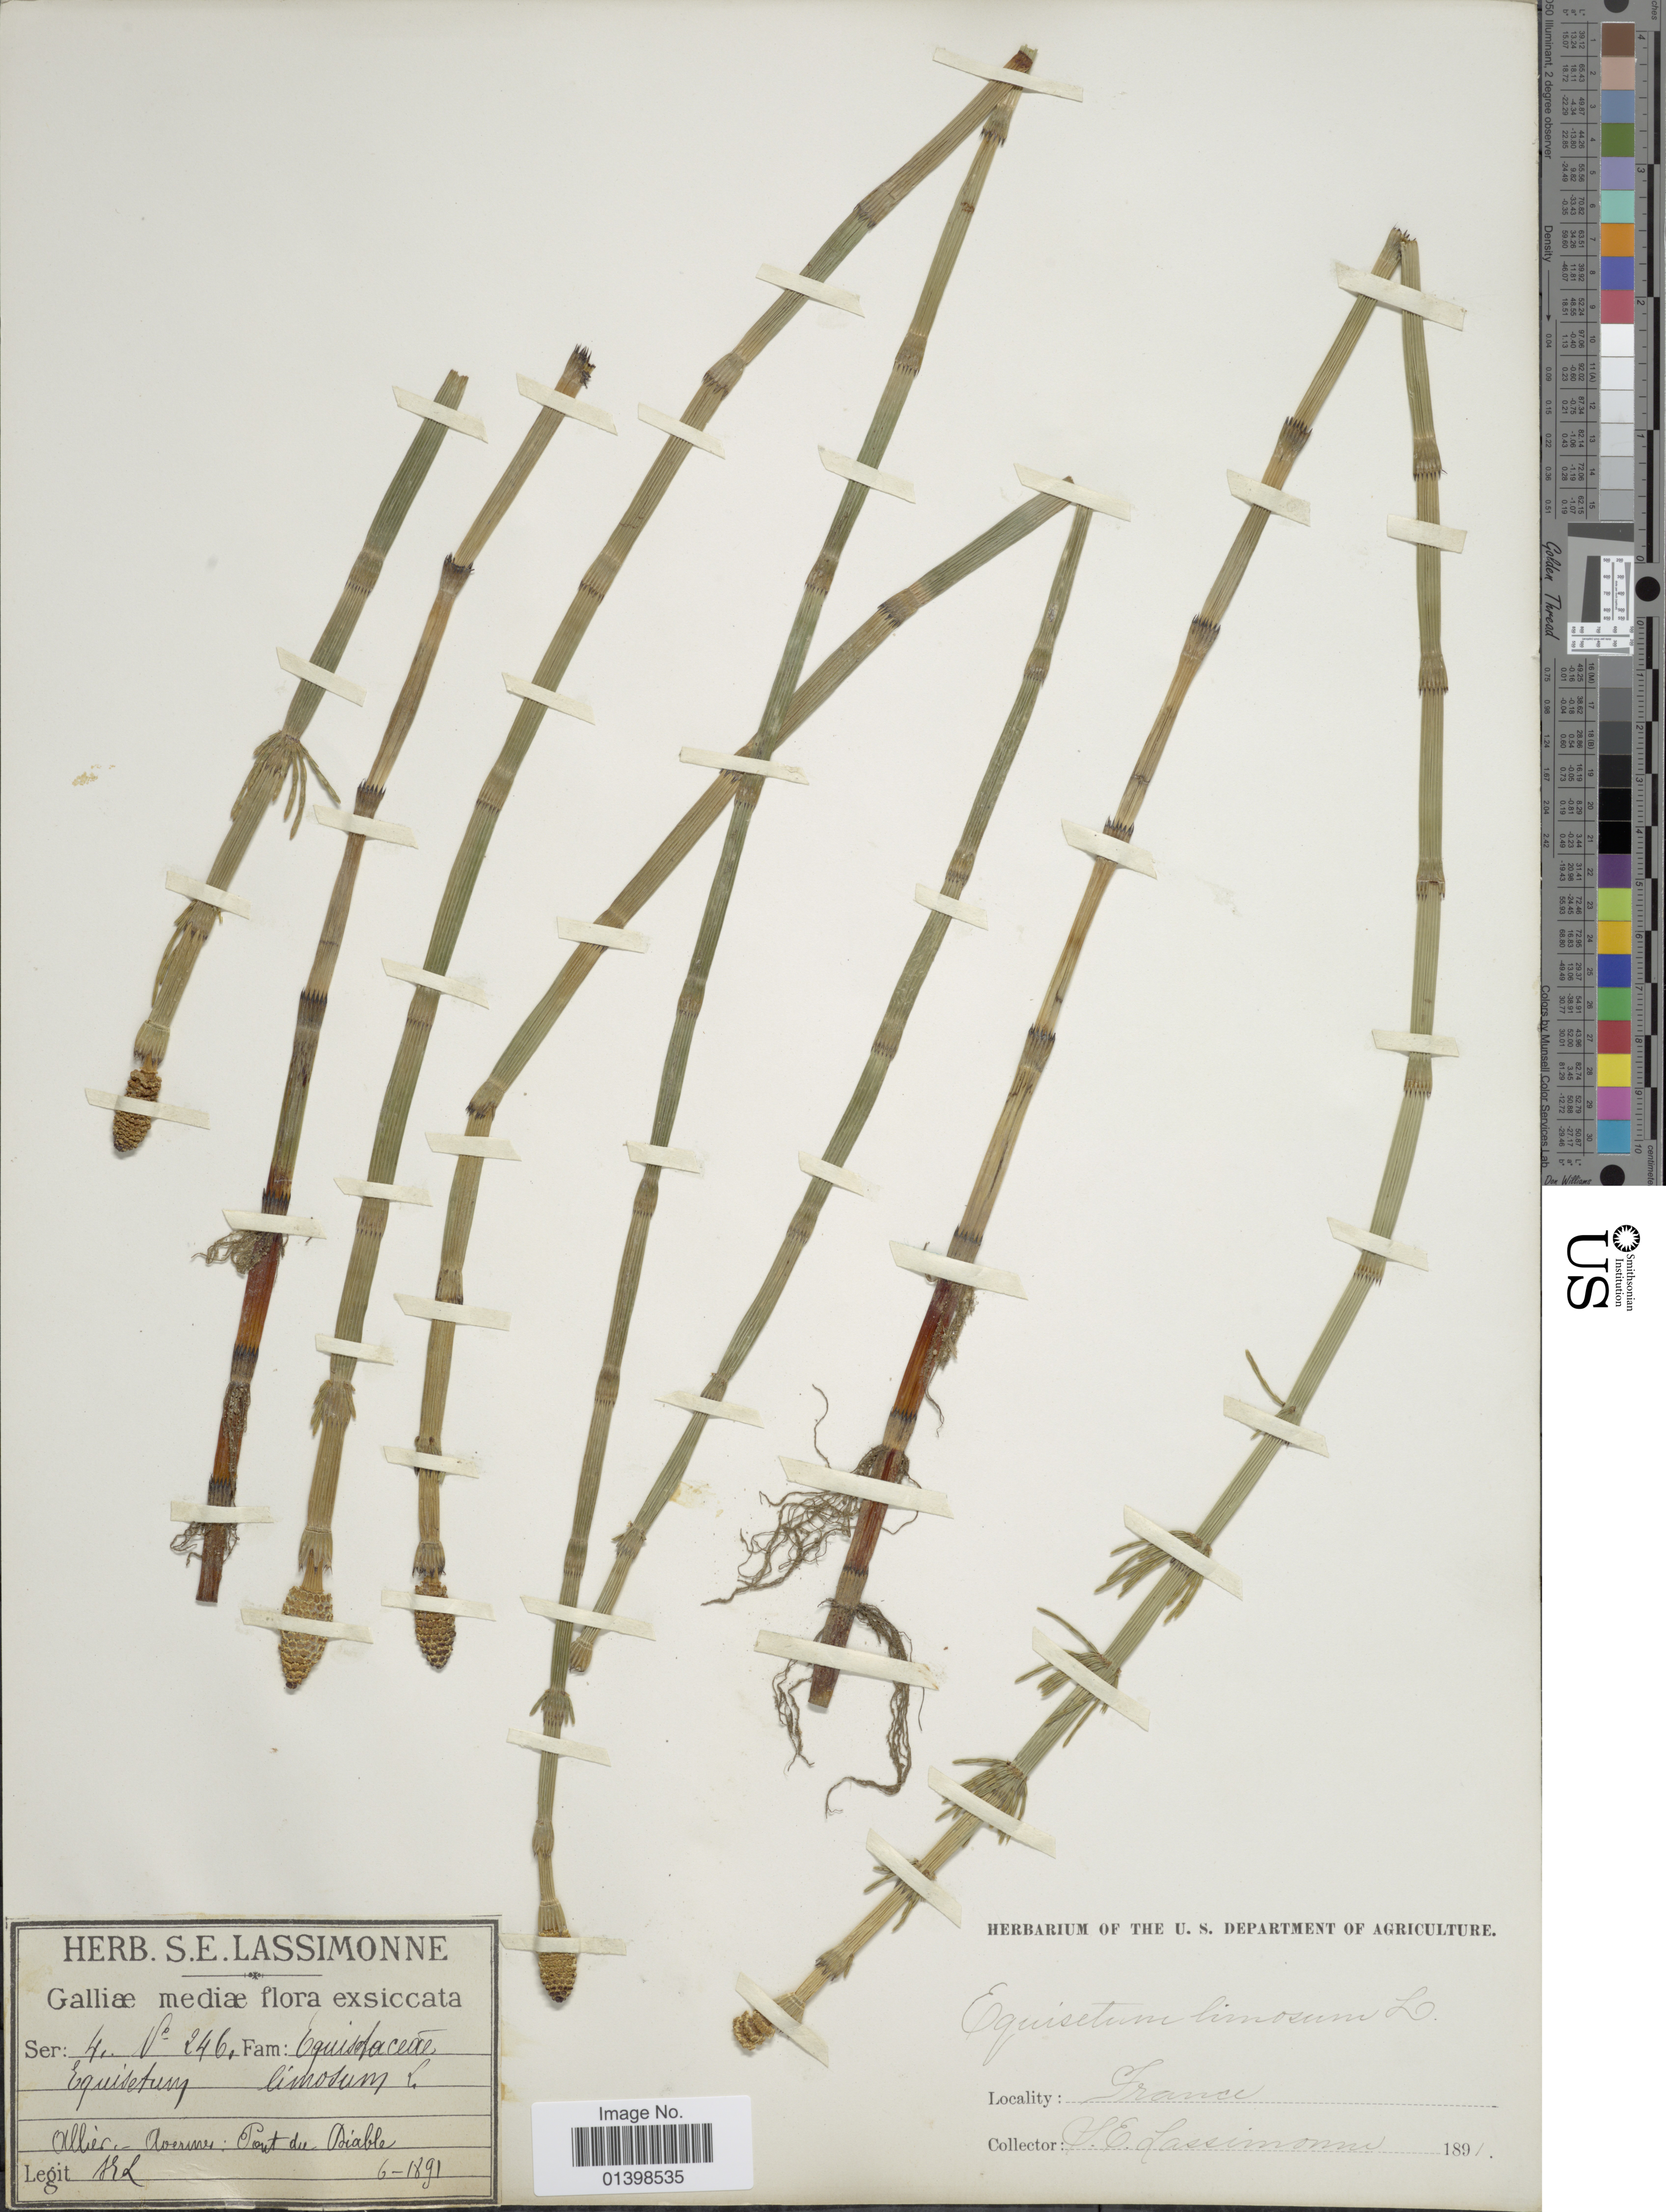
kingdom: Plantae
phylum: Tracheophyta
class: Polypodiopsida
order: Equisetales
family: Equisetaceae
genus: Equisetum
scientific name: Equisetum fluviatile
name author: L.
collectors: S. Lassimonne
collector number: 246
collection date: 1891-06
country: France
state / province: Auvergne-Rhône-Alpes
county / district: Allier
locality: Allier - Avermes: Pont du Diable